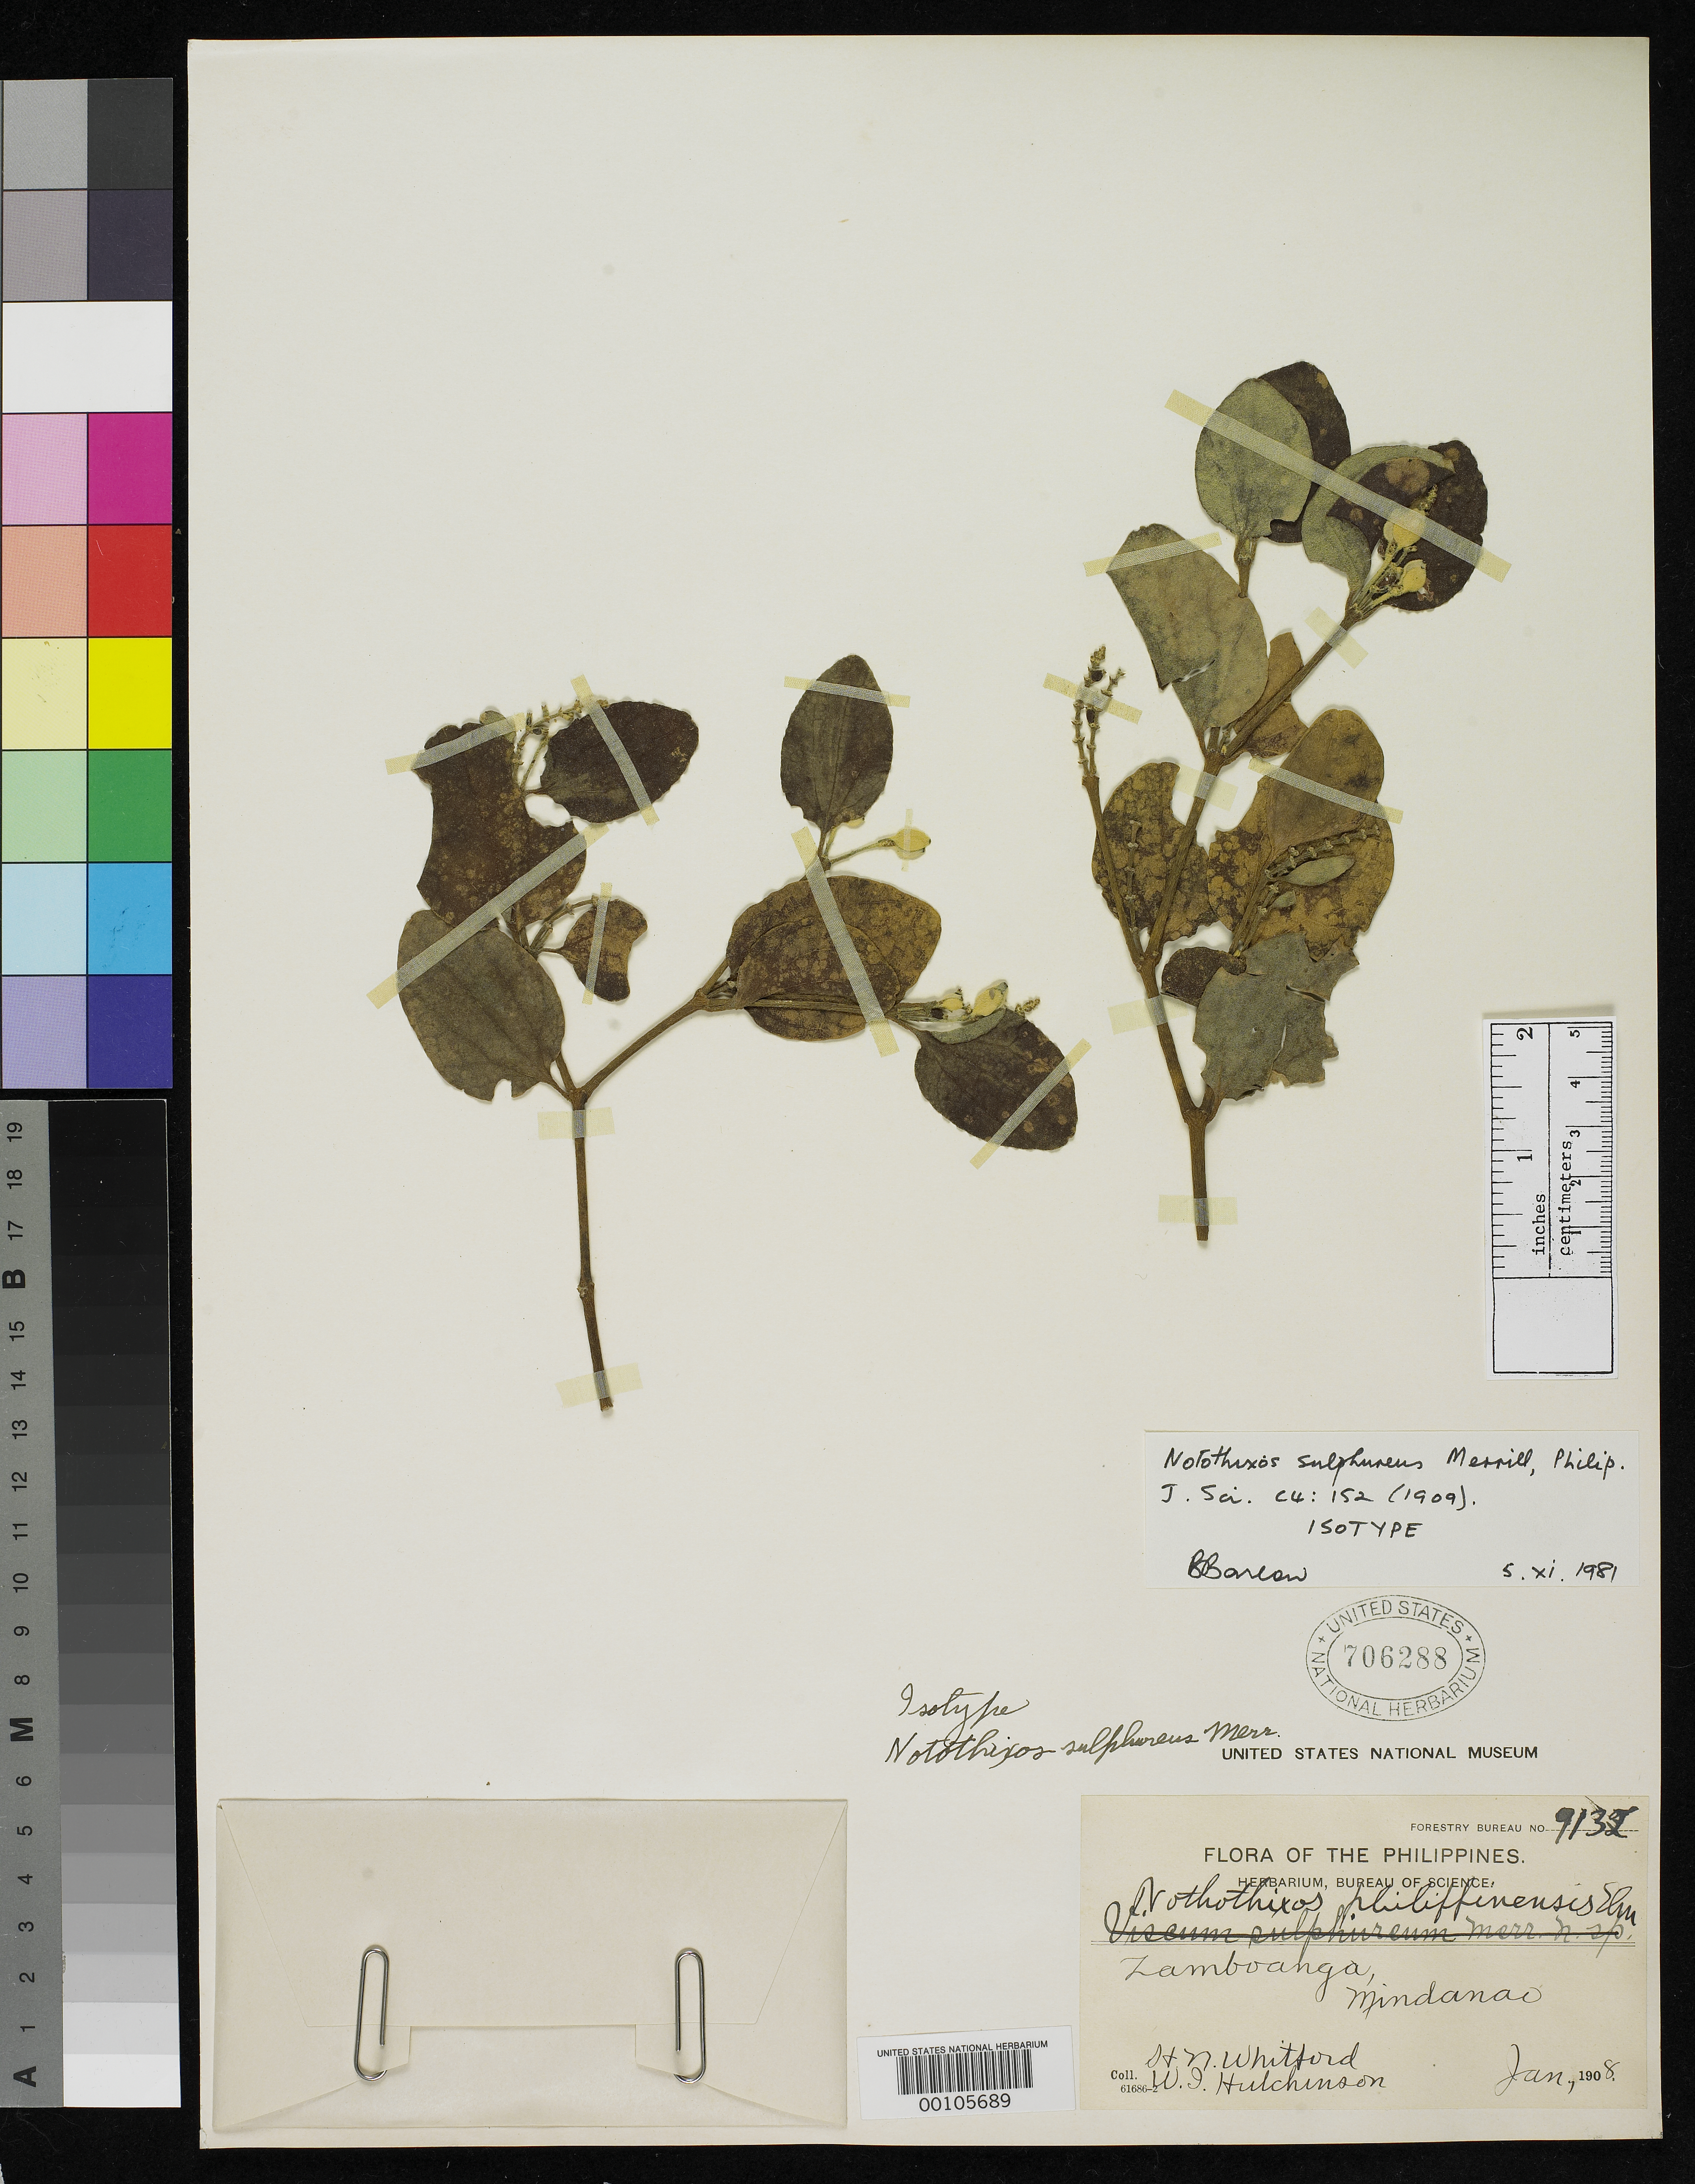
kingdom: Plantae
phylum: Tracheophyta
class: Magnoliopsida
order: Santalales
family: Viscaceae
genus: Notothixos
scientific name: Notothixos sulphureus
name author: Merr.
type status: Isotype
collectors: H. N. Whitford & W. I. Hutchinson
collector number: Forestry Bureau 9132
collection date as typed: Jan 1908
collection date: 1908-01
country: Philippines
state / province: Zamboanga Peninsula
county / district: Zamboanga del Sur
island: Mindanao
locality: Zamboanga.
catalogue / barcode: US 706288